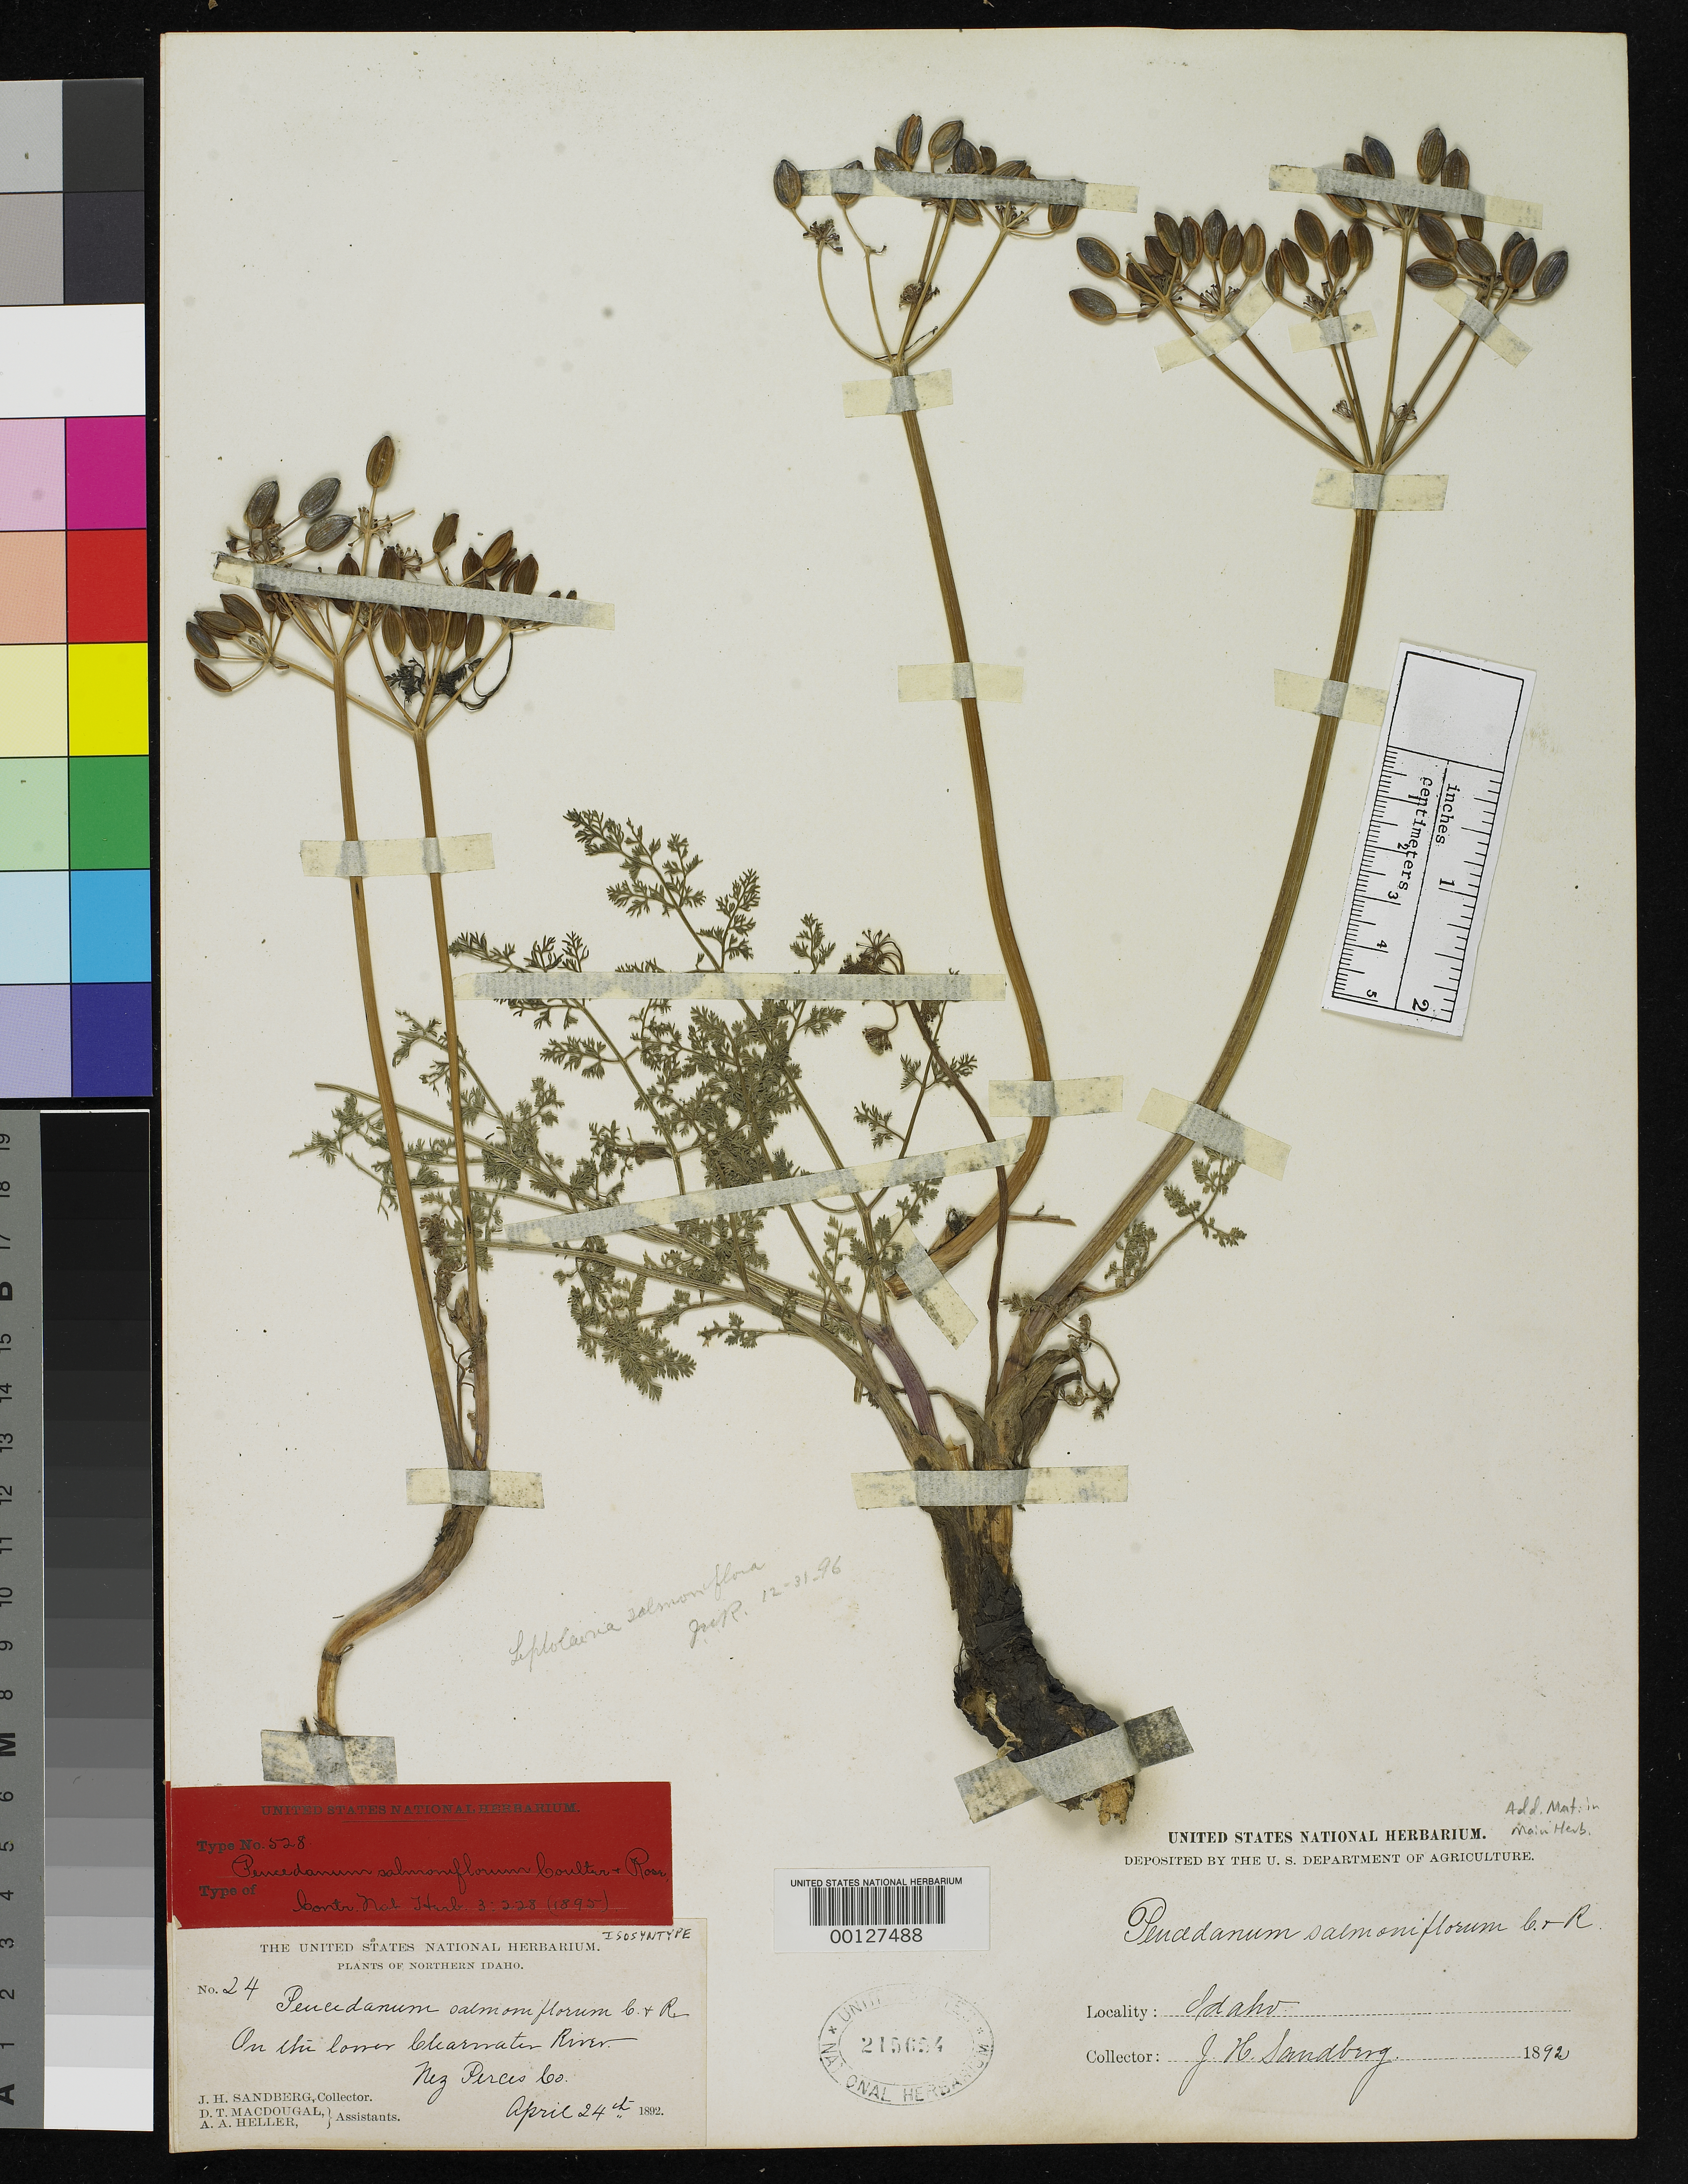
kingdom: Plantae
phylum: Tracheophyta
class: Magnoliopsida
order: Apiales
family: Apiaceae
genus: Peucedanum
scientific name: Peucedanum salmoniflorum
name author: J.M. Coult. & Rose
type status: Syntype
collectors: J. H. Sandberg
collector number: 24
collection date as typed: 24 Apr 1892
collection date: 1892-04-24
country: United States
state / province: Idaho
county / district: Nez Perce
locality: Clearwater River above Lewiston.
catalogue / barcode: US 215654